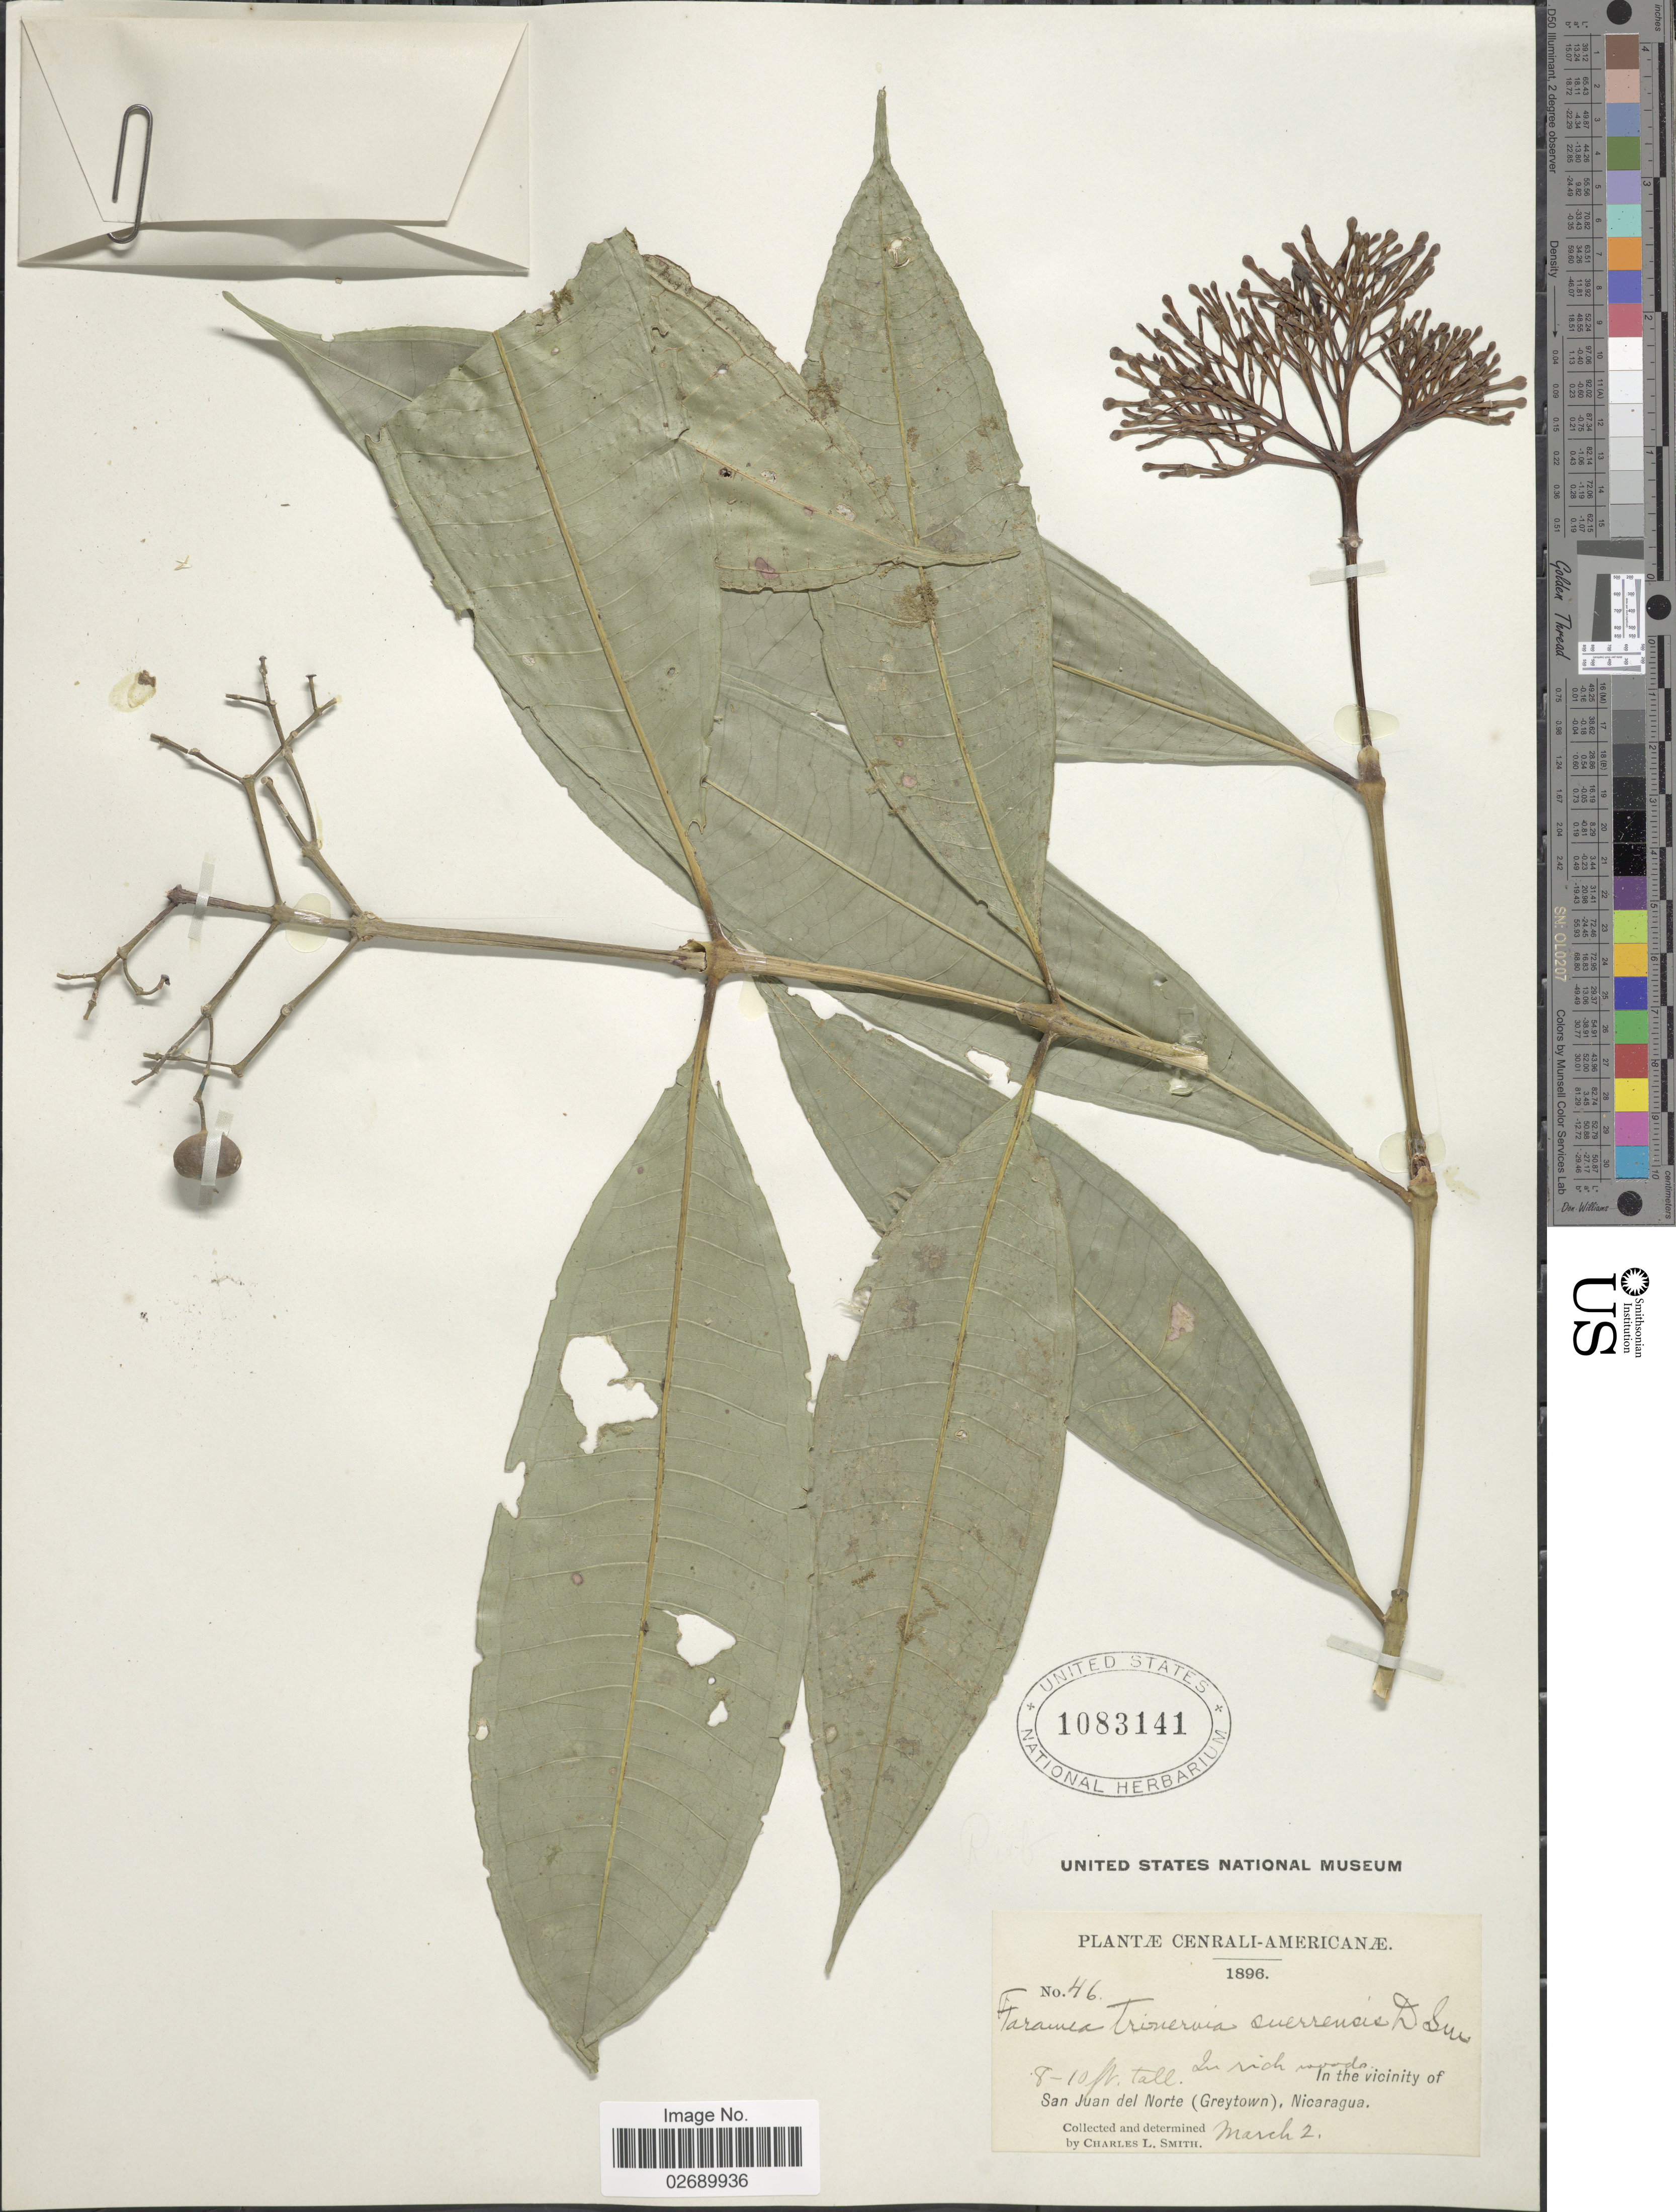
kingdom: Plantae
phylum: Tracheophyta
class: Magnoliopsida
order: Gentianales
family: Rubiaceae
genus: Faramea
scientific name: Faramea trinervia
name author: K. Schum. & Donn. Sm.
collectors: C. L. Smith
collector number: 46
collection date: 1896-03-02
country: Nicaragua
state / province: Rio San Juan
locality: In the vicinity of San Juan del Norte (Greytown)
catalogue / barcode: US 1083141